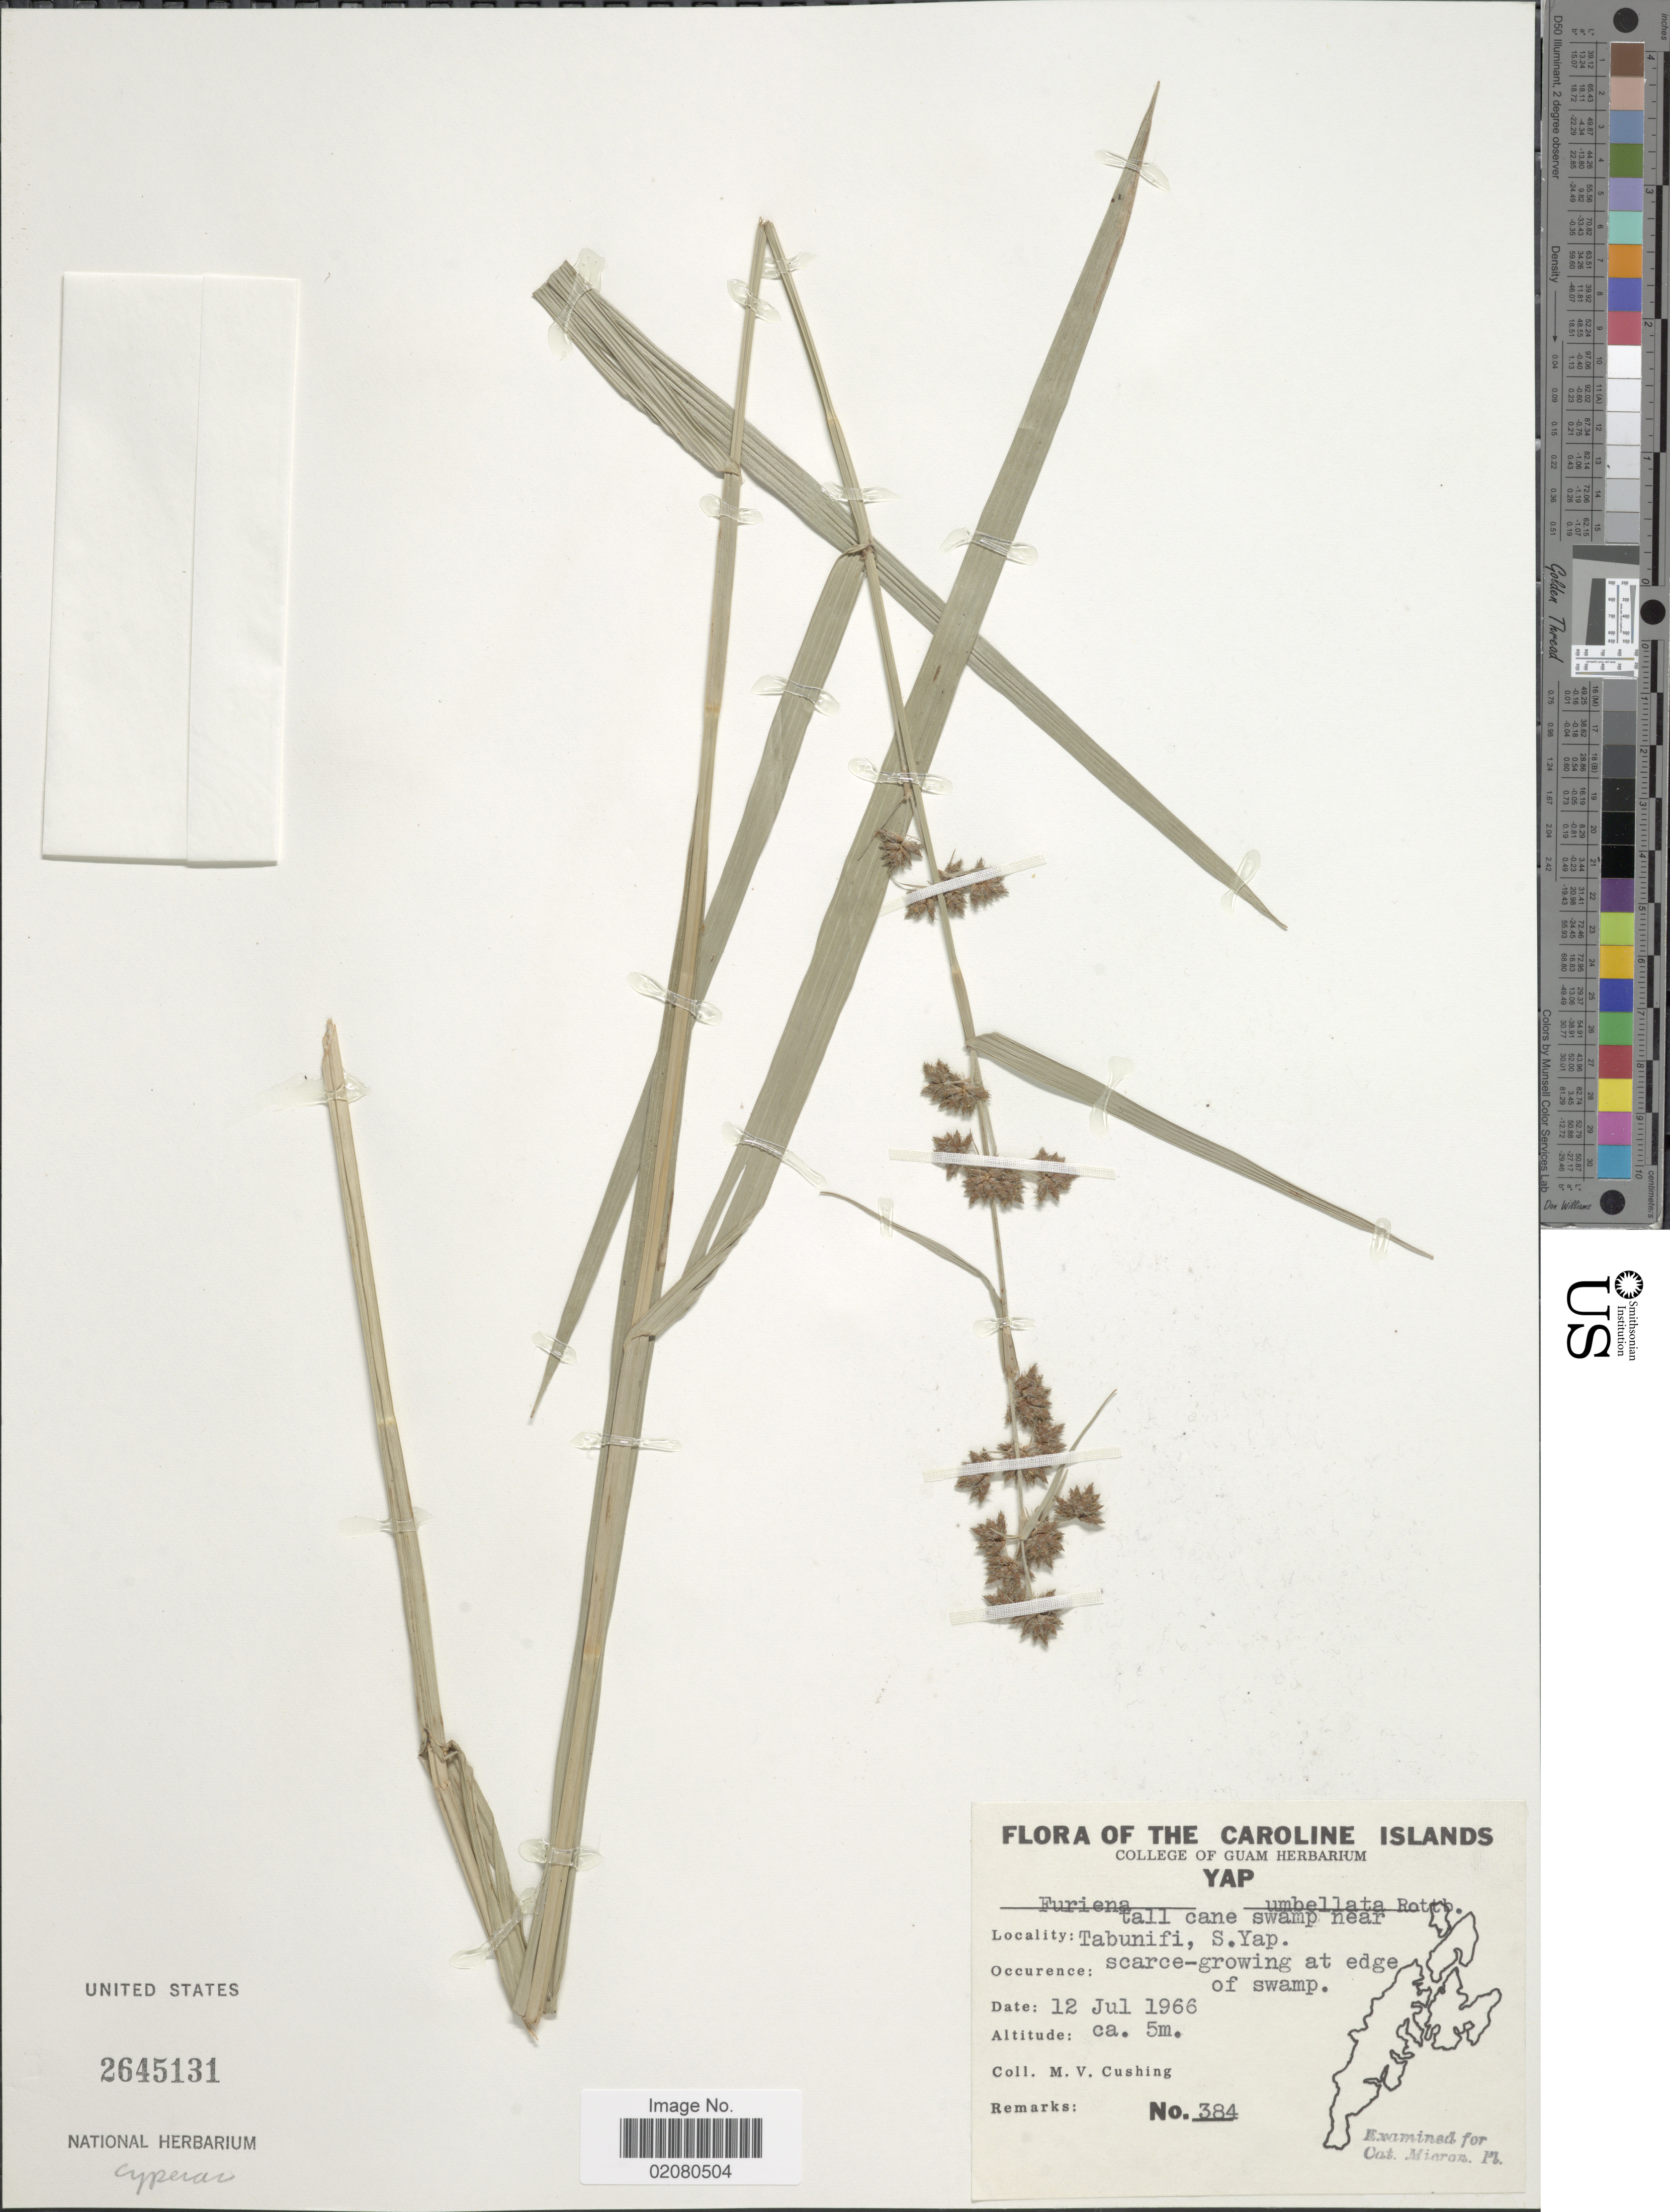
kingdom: Plantae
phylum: Tracheophyta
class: Liliopsida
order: Poales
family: Cyperaceae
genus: Fuirena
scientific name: Fuirena umbellata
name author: Rottb.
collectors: M. V. Cushing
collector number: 384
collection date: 1966-07-12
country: Micronesia, Federated States of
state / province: Yap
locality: The Caroline Islands, tall cane swamp near Tabunifi, S. Yap.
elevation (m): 5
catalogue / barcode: US 2645131